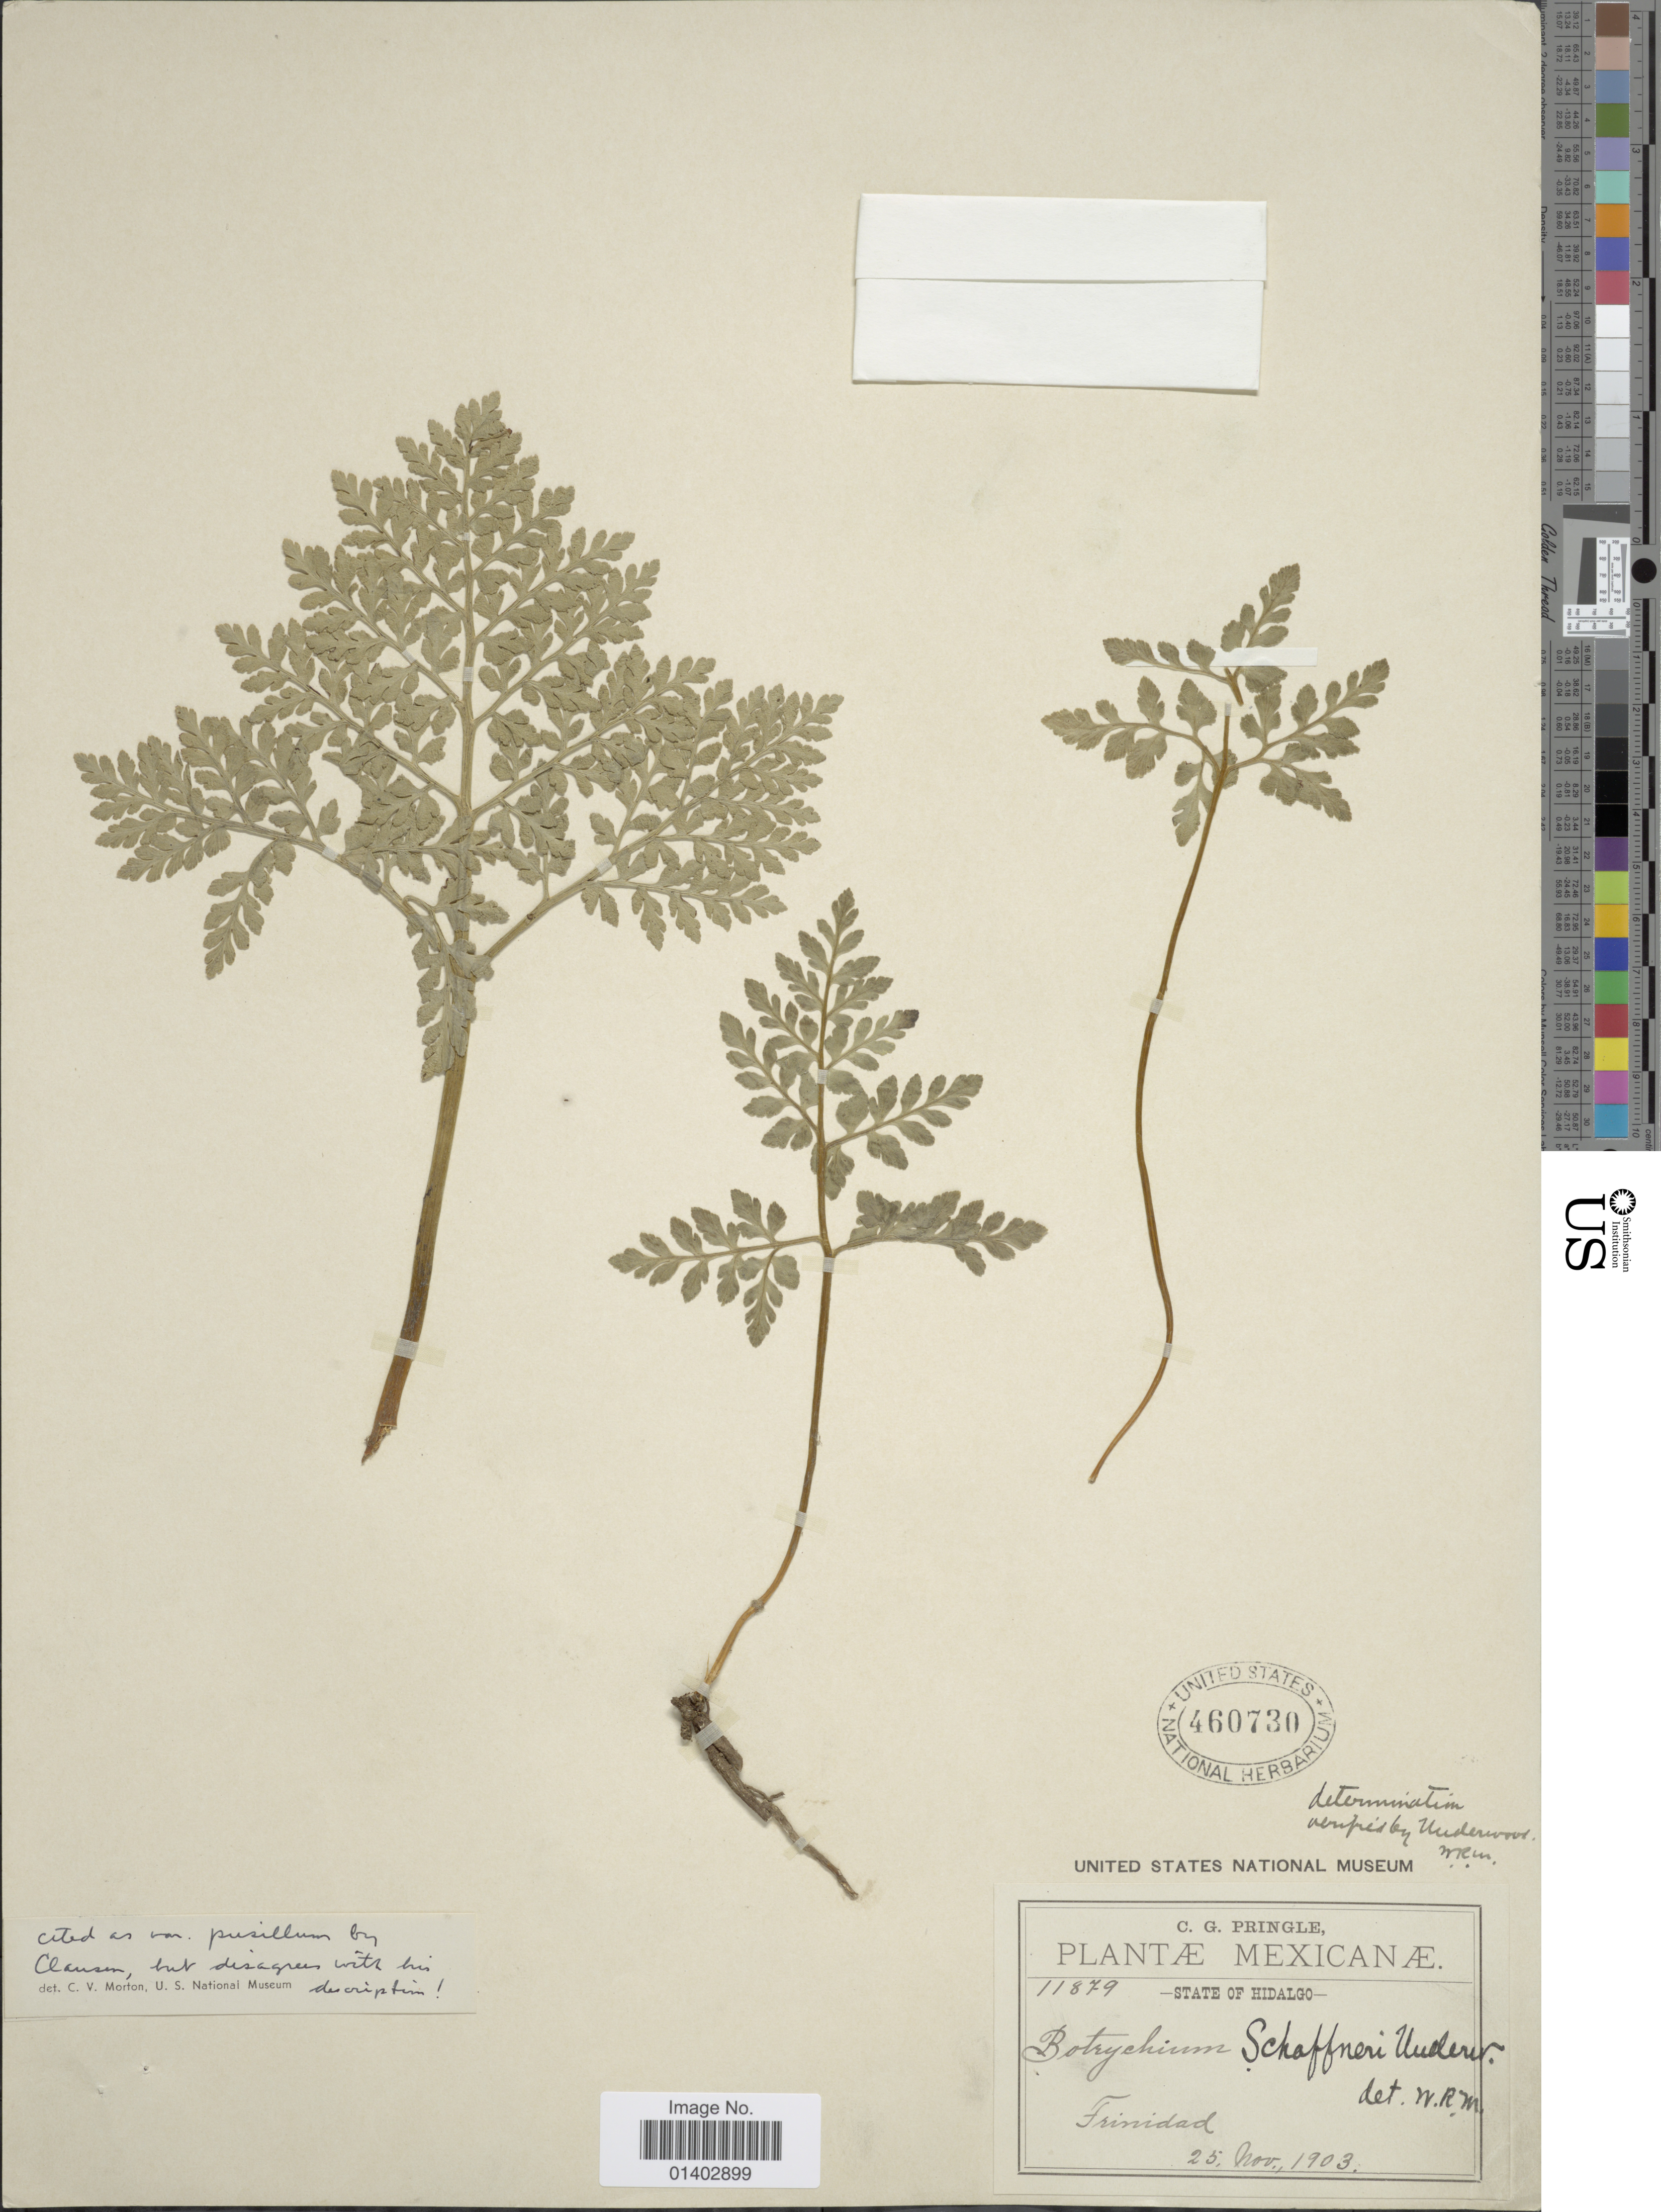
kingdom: Plantae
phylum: Tracheophyta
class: Polypodiopsida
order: Ophioglossales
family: Ophioglossaceae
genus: Botrychium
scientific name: Botrychium schaffneri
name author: Underw.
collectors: C. G. Pringle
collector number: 11879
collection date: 1903-11-25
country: Mexico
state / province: Hidalgo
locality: State of Hidalgo, Trinidad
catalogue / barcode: US 460730